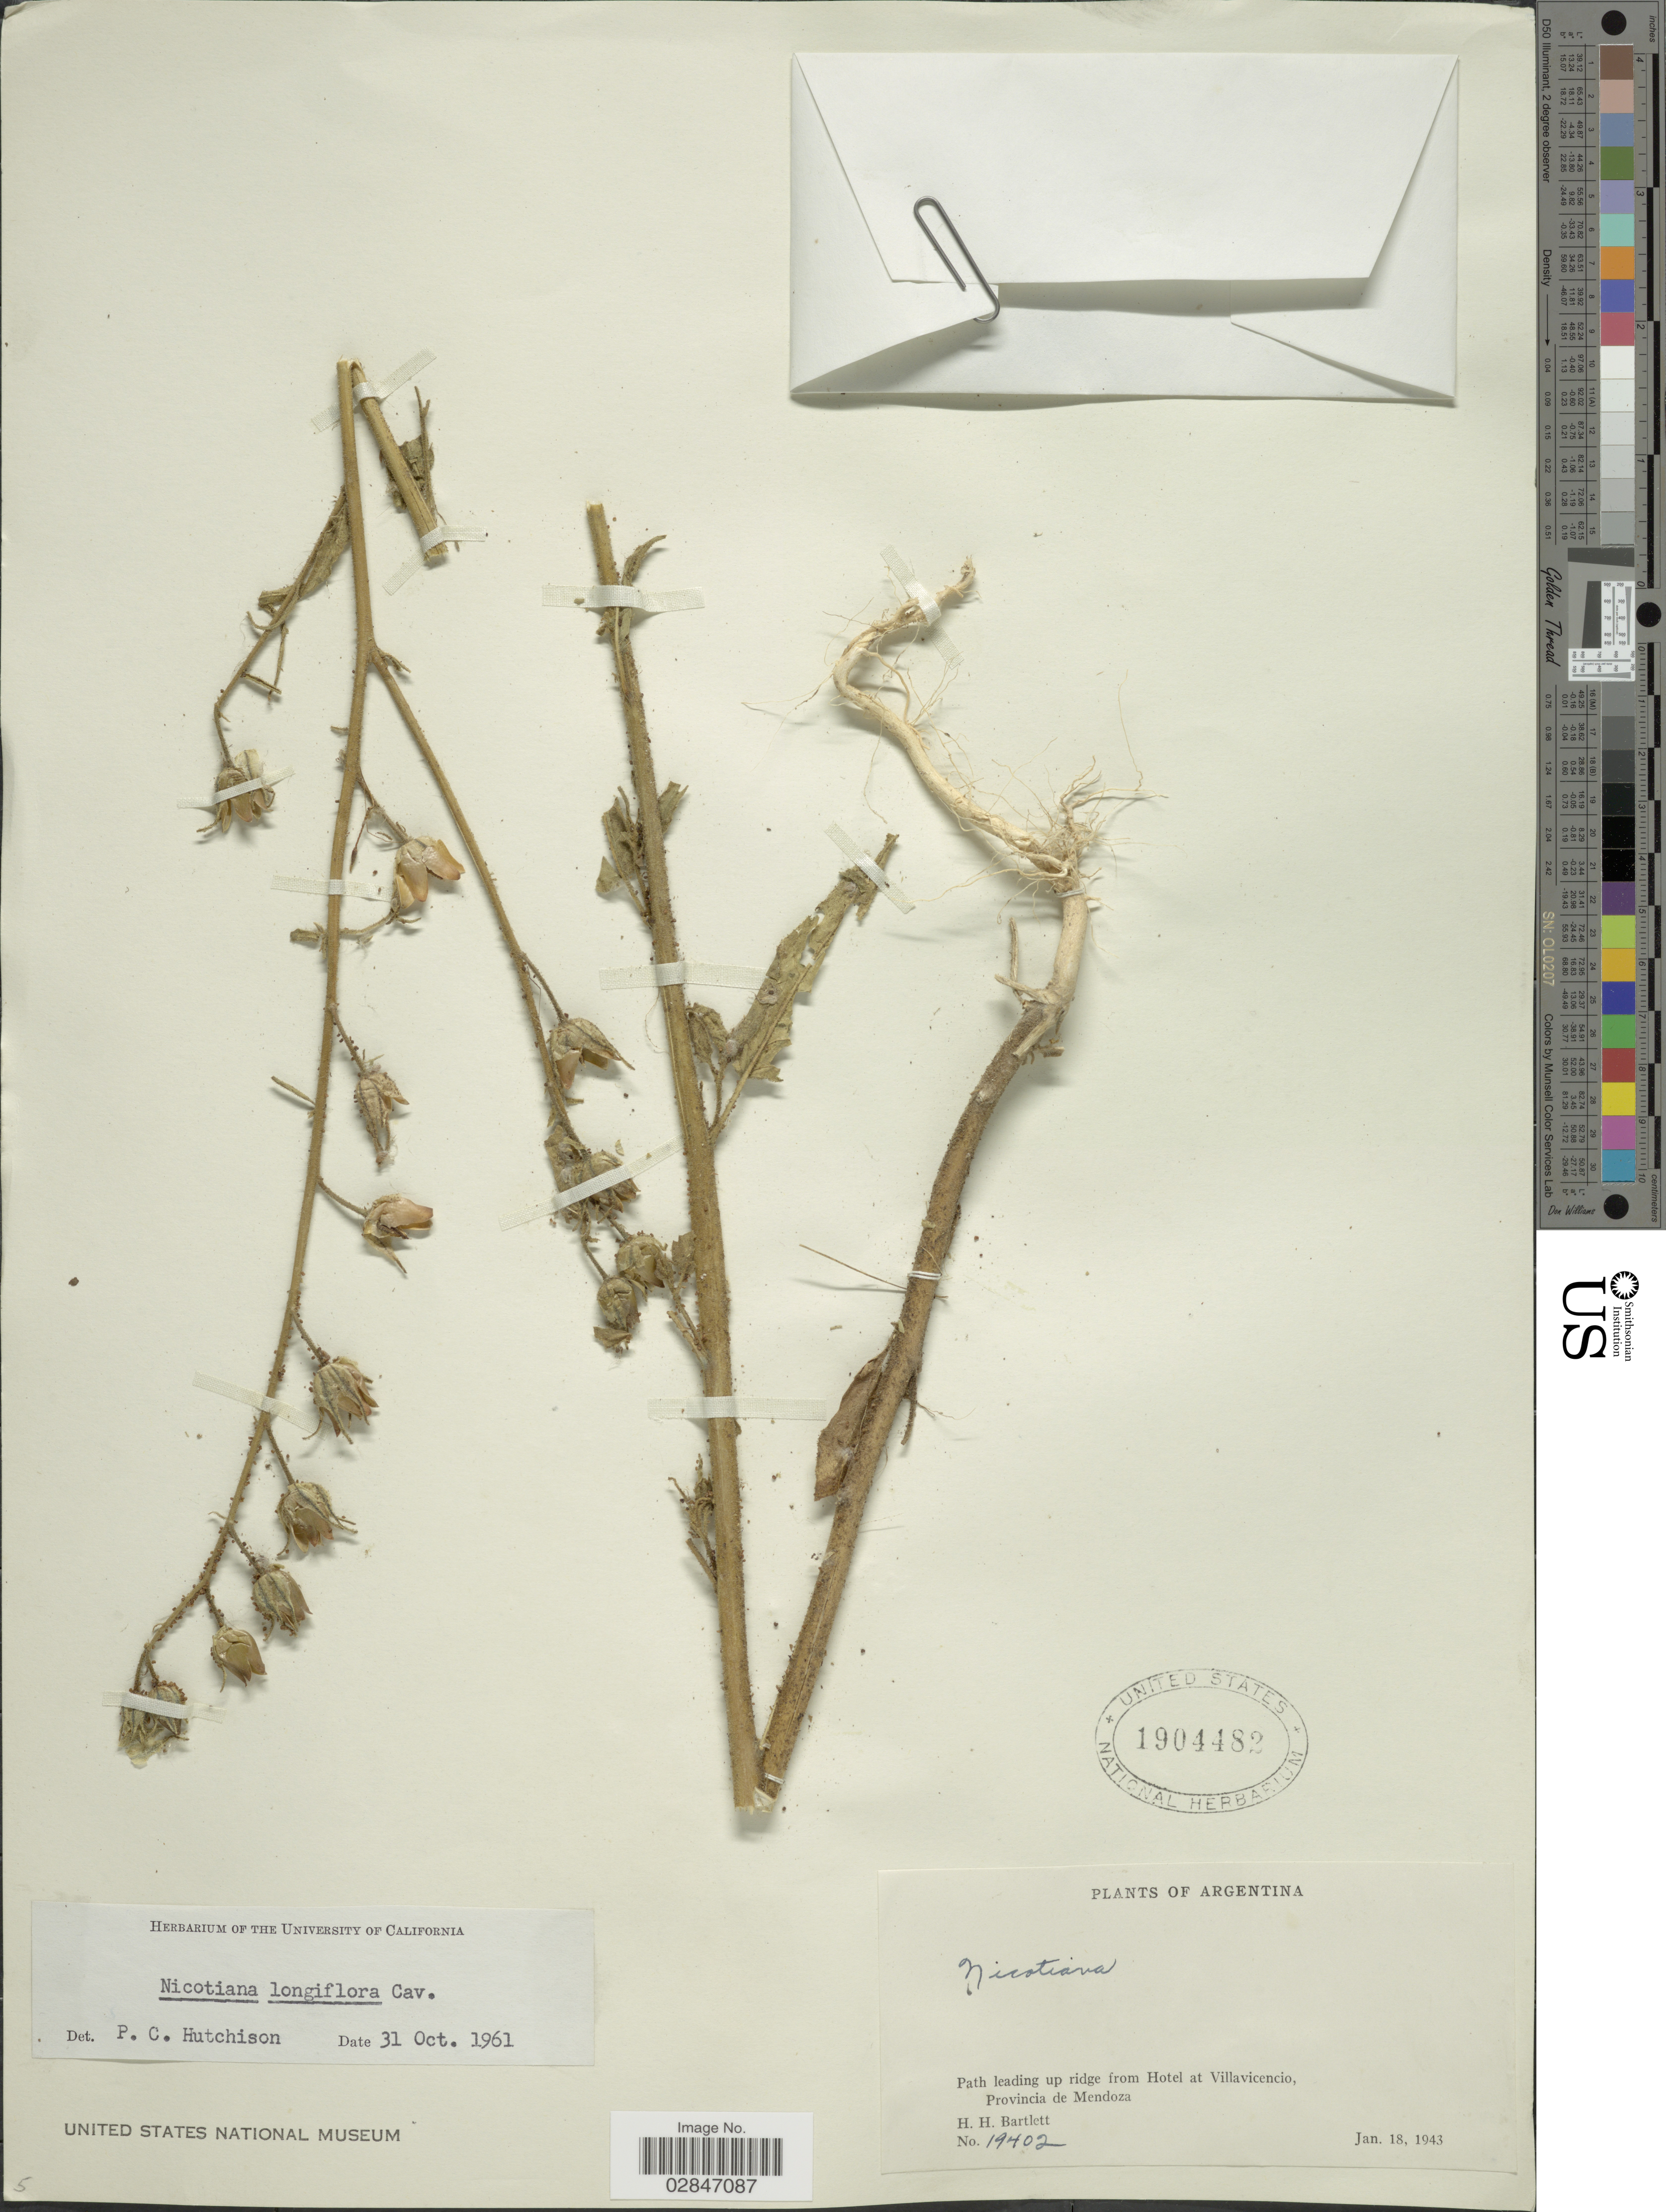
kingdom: Plantae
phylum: Tracheophyta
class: Magnoliopsida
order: Solanales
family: Solanaceae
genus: Nicotiana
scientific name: Nicotiana longiflora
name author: Cav.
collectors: H. H. Bartlett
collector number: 19402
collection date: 1943-01-18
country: Argentina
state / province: Mendoza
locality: Path leading up ridge from Hotel at Villavicencio, Provincia de Mendoza.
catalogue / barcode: US 1904482